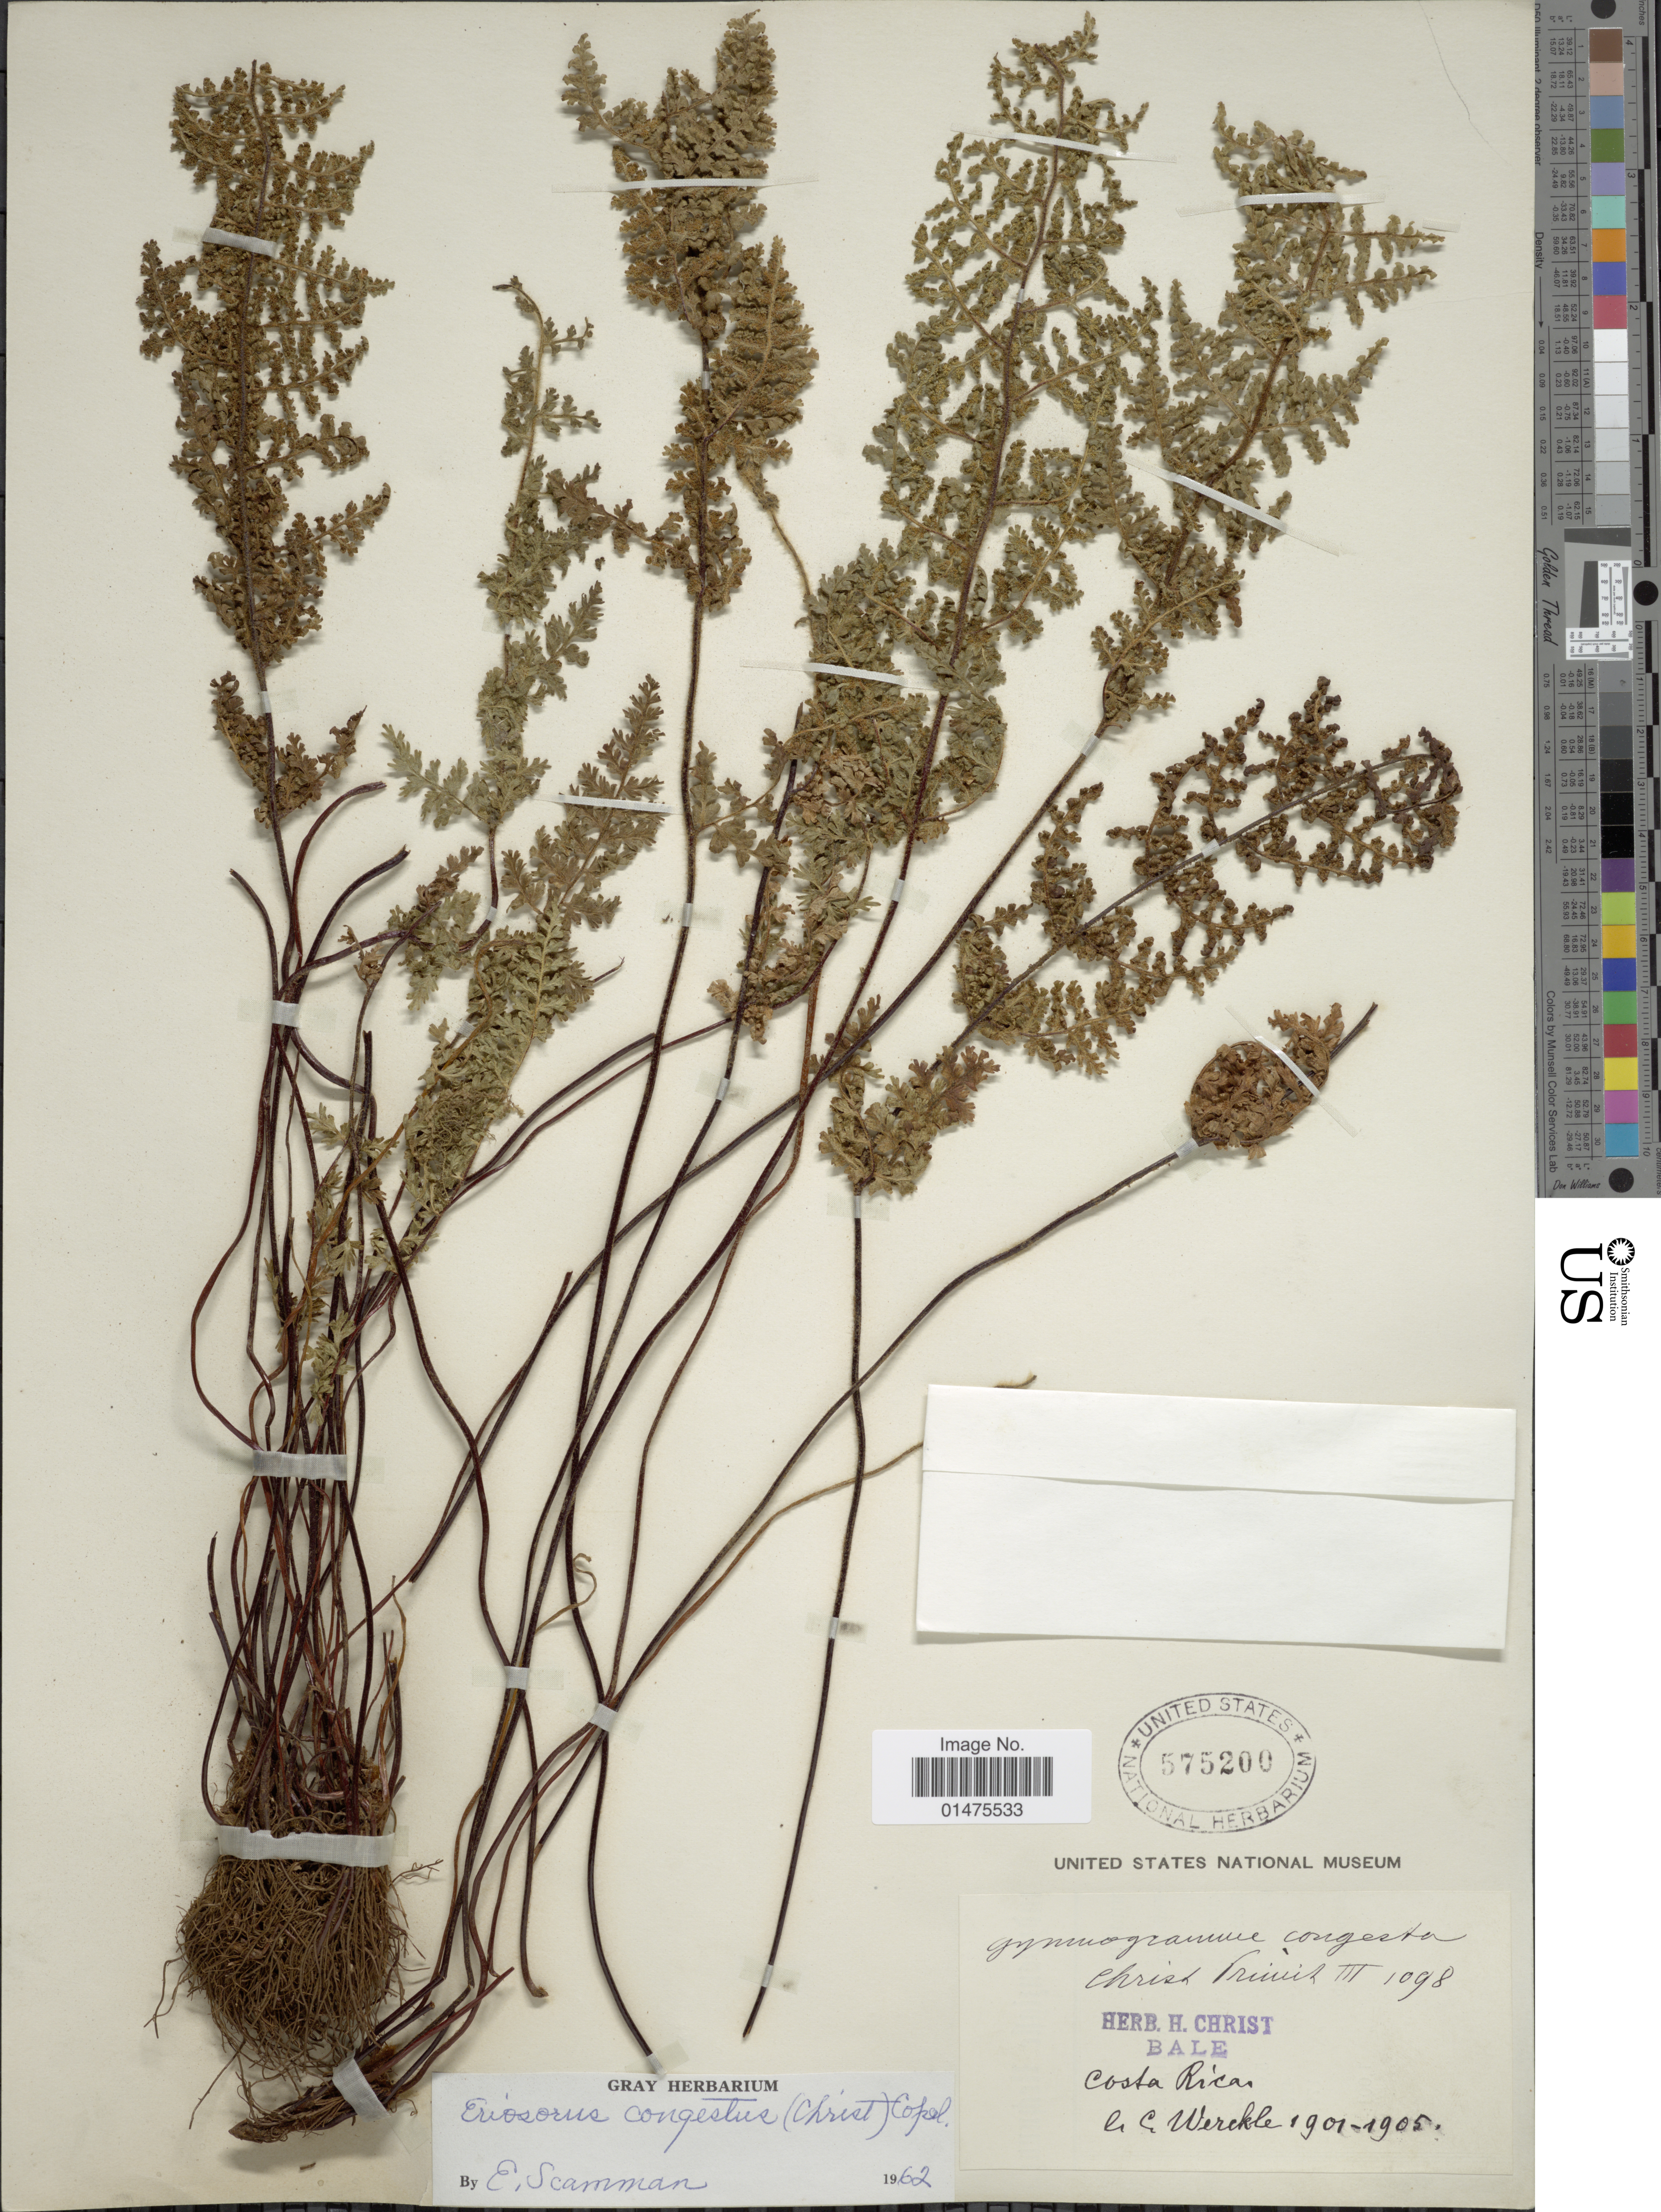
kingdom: Plantae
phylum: Tracheophyta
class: Polypodiopsida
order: Polypodiales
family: Pteridaceae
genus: Jamesonia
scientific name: Jamesonia congesta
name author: (Christ) Christenh.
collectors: C. C Wercklé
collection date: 1901/1905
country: Costa Rica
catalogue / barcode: US 575200